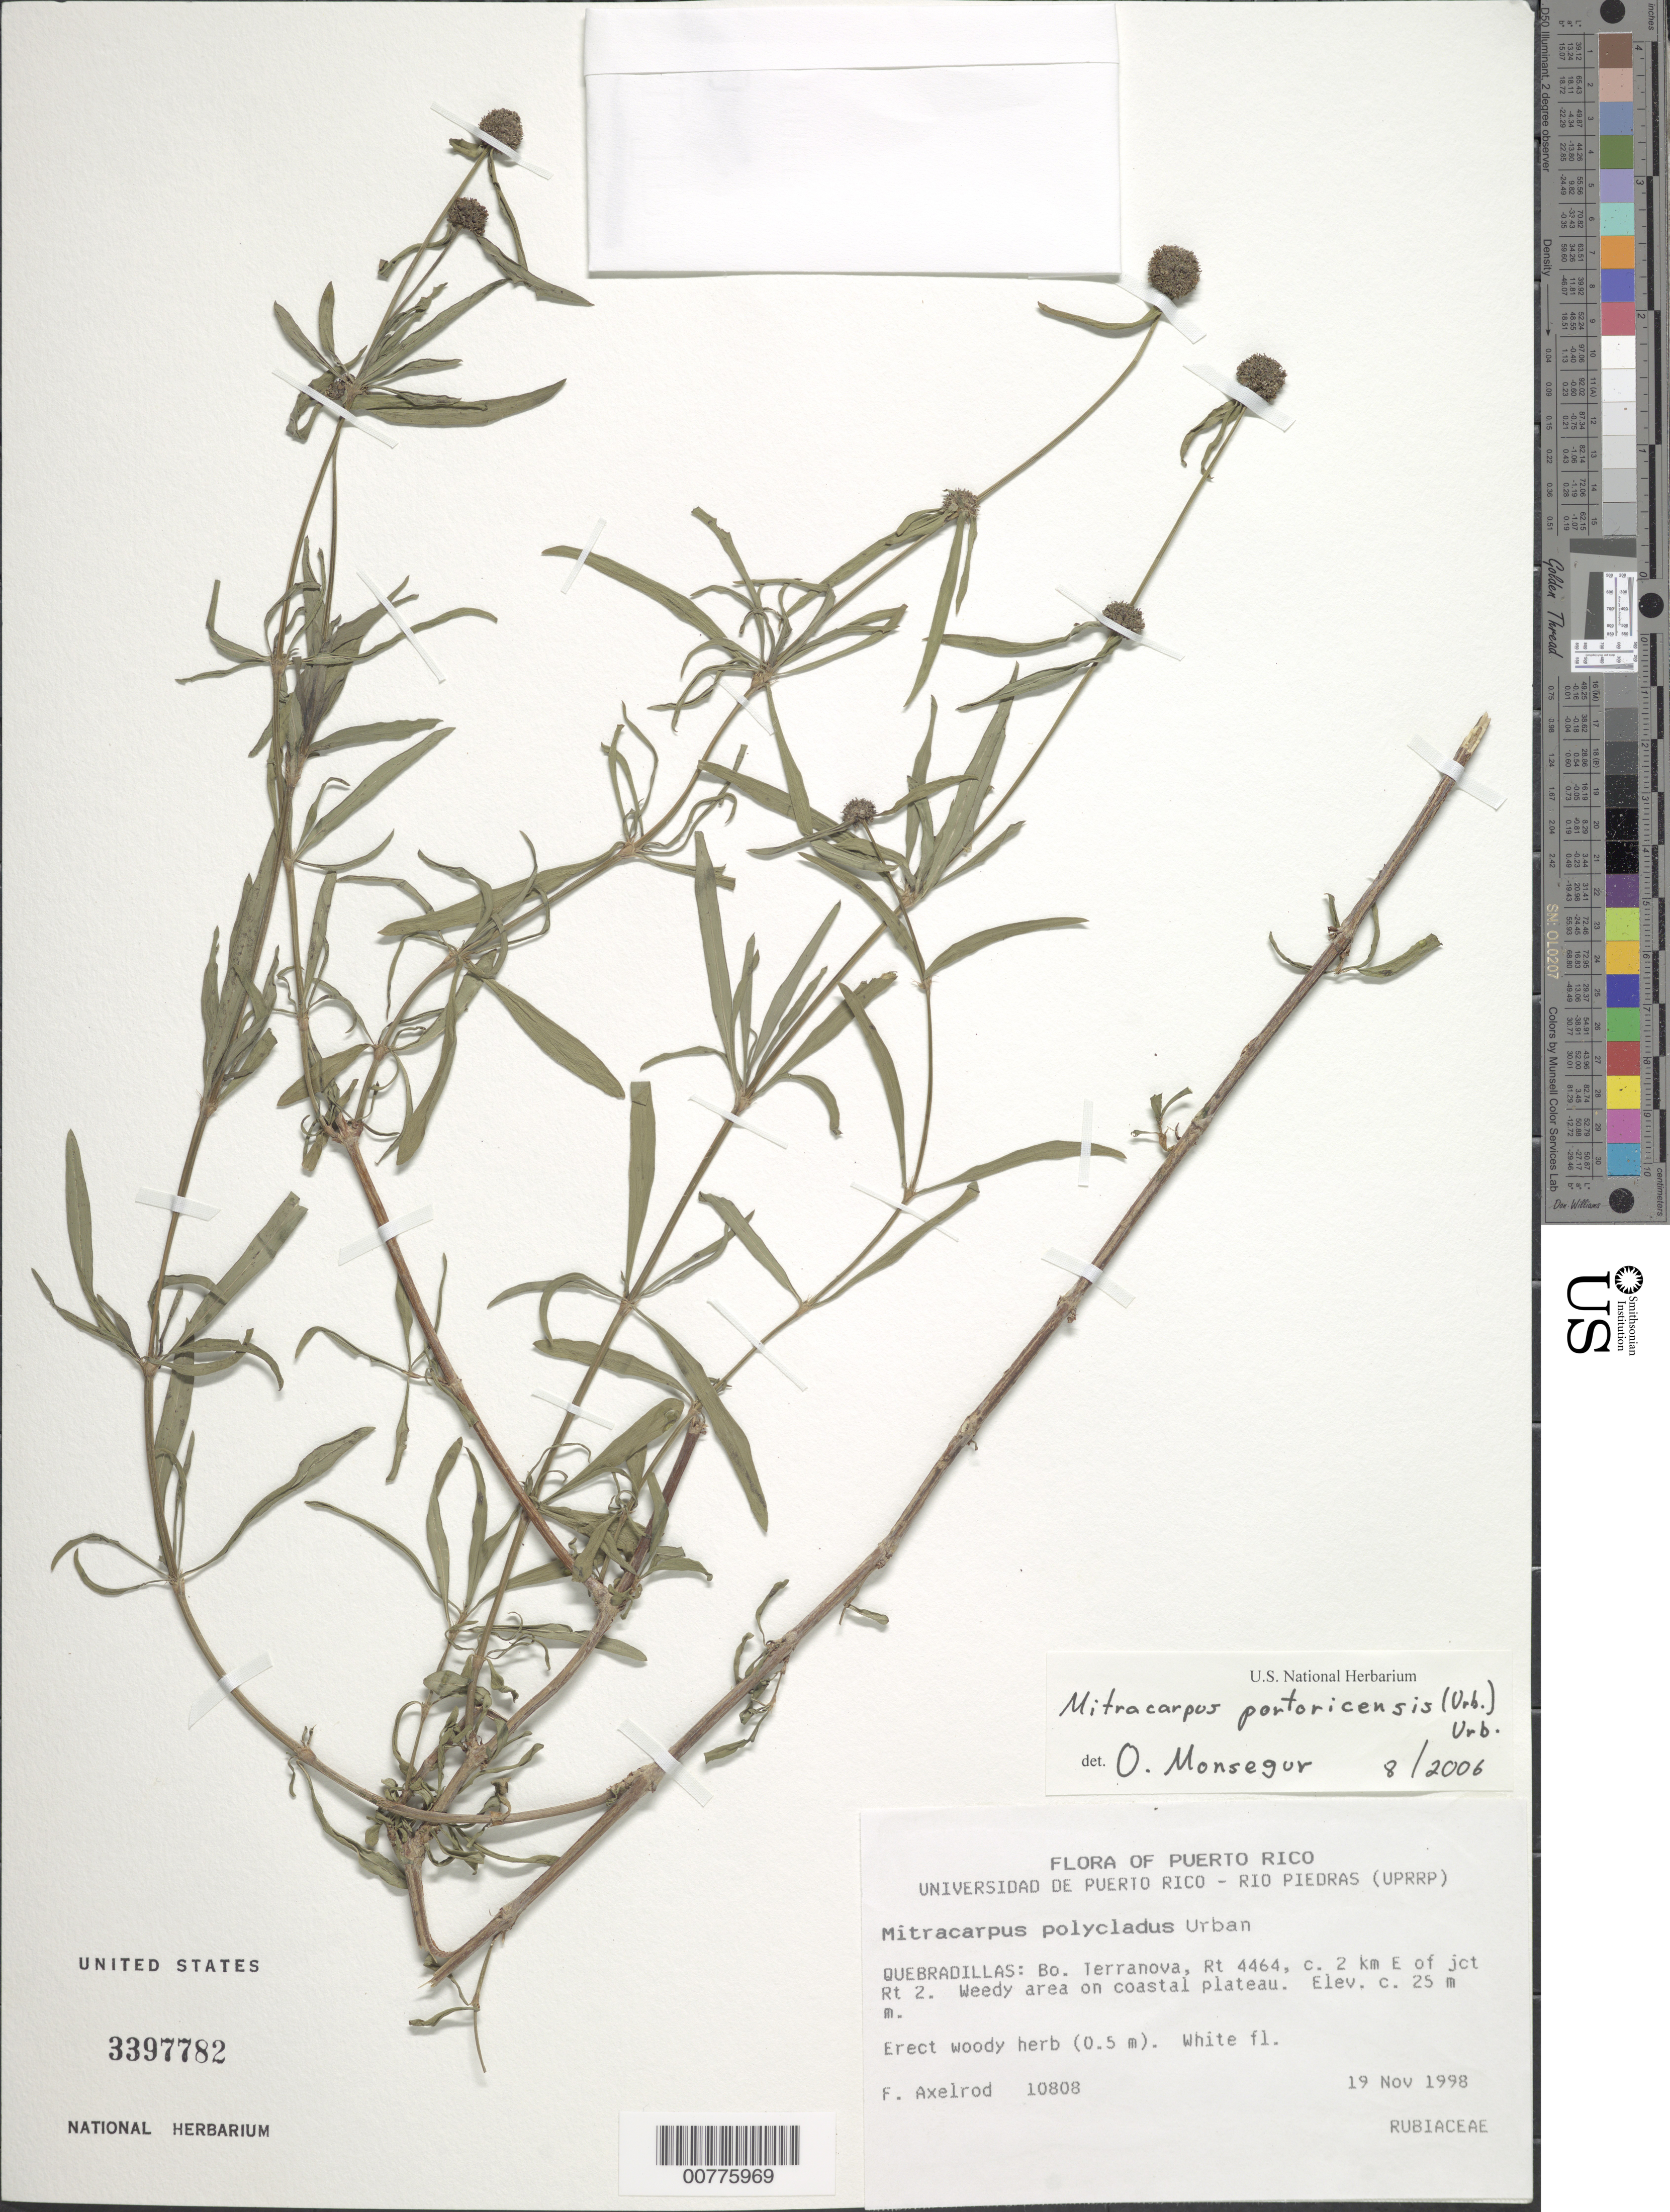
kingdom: Plantae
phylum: Tracheophyta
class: Magnoliopsida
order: Gentianales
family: Rubiaceae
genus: Mitracarpus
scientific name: Mitracarpus portoricensis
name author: (Urb.) Urb.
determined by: Monsegur, O.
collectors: F. S. Axelrod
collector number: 10808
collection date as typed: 19 Nov 1998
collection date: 1998-11-19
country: Puerto Rico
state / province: Quebradillas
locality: Quebradillas: Bo. Terranova, Rt 4464, ca. 2 km E of jct Rt 2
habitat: Weedy area on coastal plateau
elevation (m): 25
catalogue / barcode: US 3397782